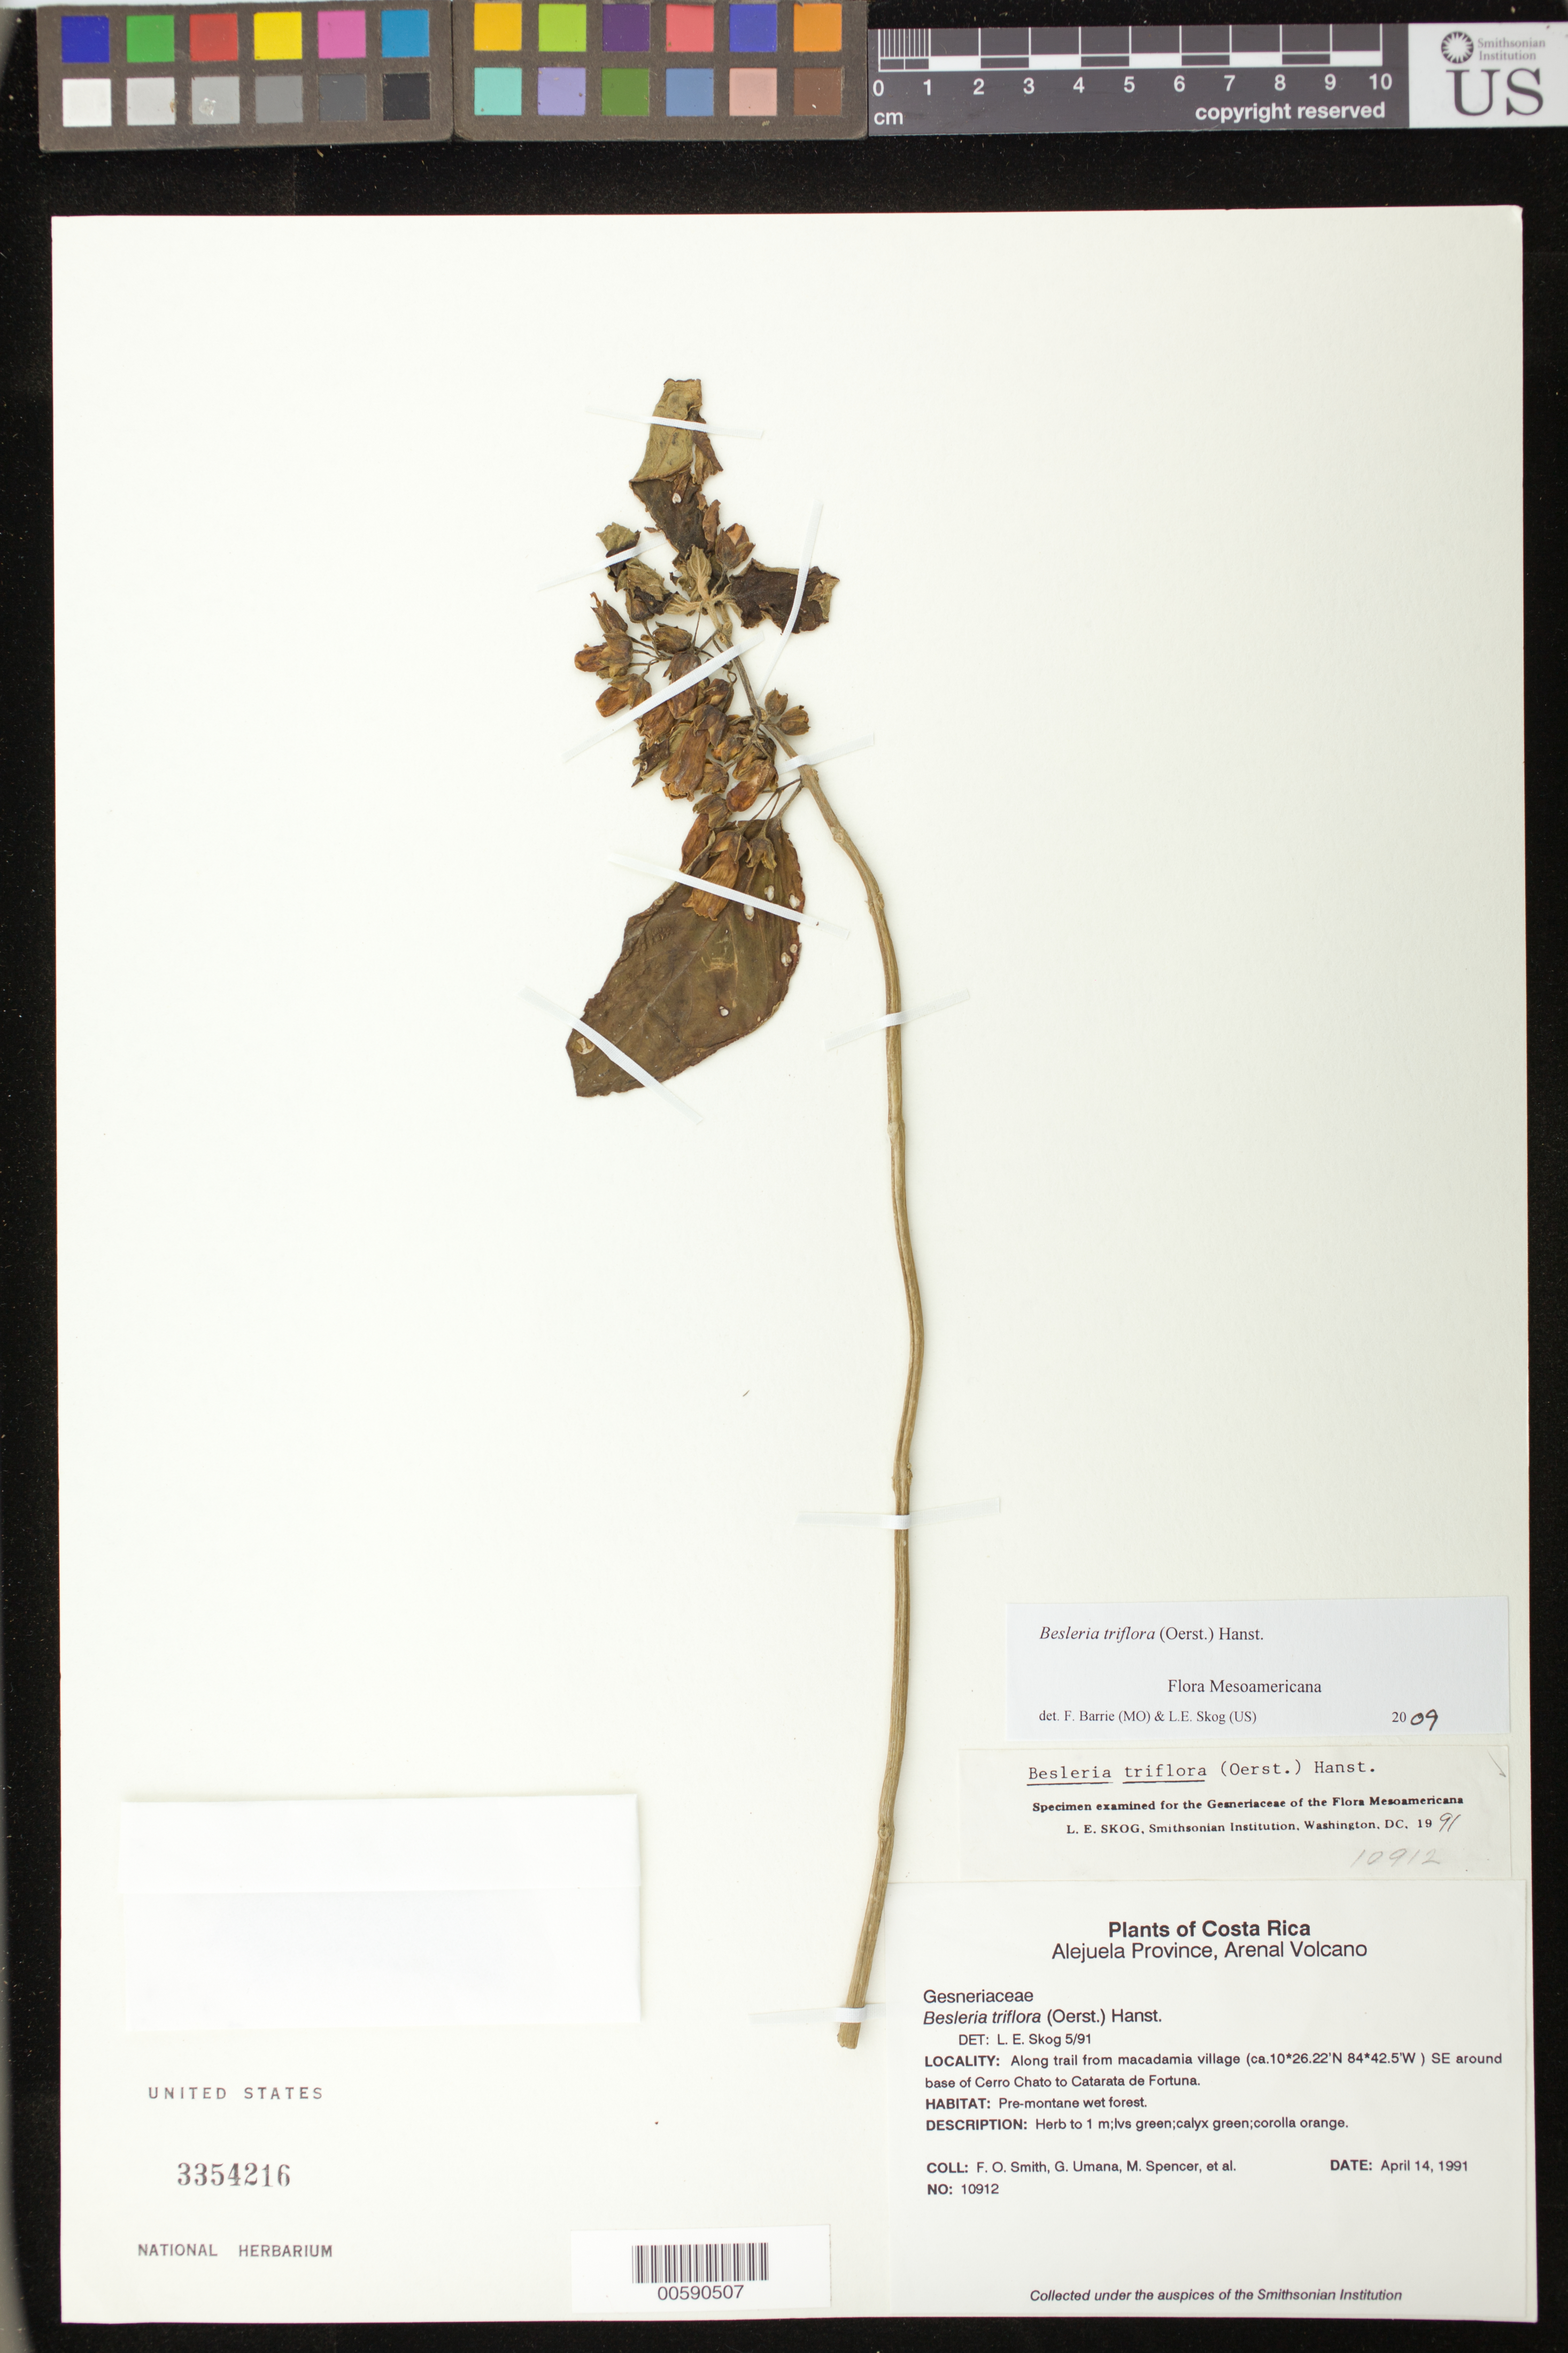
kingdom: Plantae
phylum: Tracheophyta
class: Magnoliopsida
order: Lamiales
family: Gesneriaceae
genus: Besleria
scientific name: Besleria triflora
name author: (Oerst.) Hanst.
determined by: Skog, Laurence E.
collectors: F. Smith, G. Umana, M. Spencer & et al.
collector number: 10912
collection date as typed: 14 Apr 1991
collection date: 1991-04-14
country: Costa Rica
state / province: Alajuela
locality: Arenal Volcano; along trail from macadamia village SE around base of Cerro Chato to Catarata de Fortuna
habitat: Pre-montane wet forest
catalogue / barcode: US 3354216